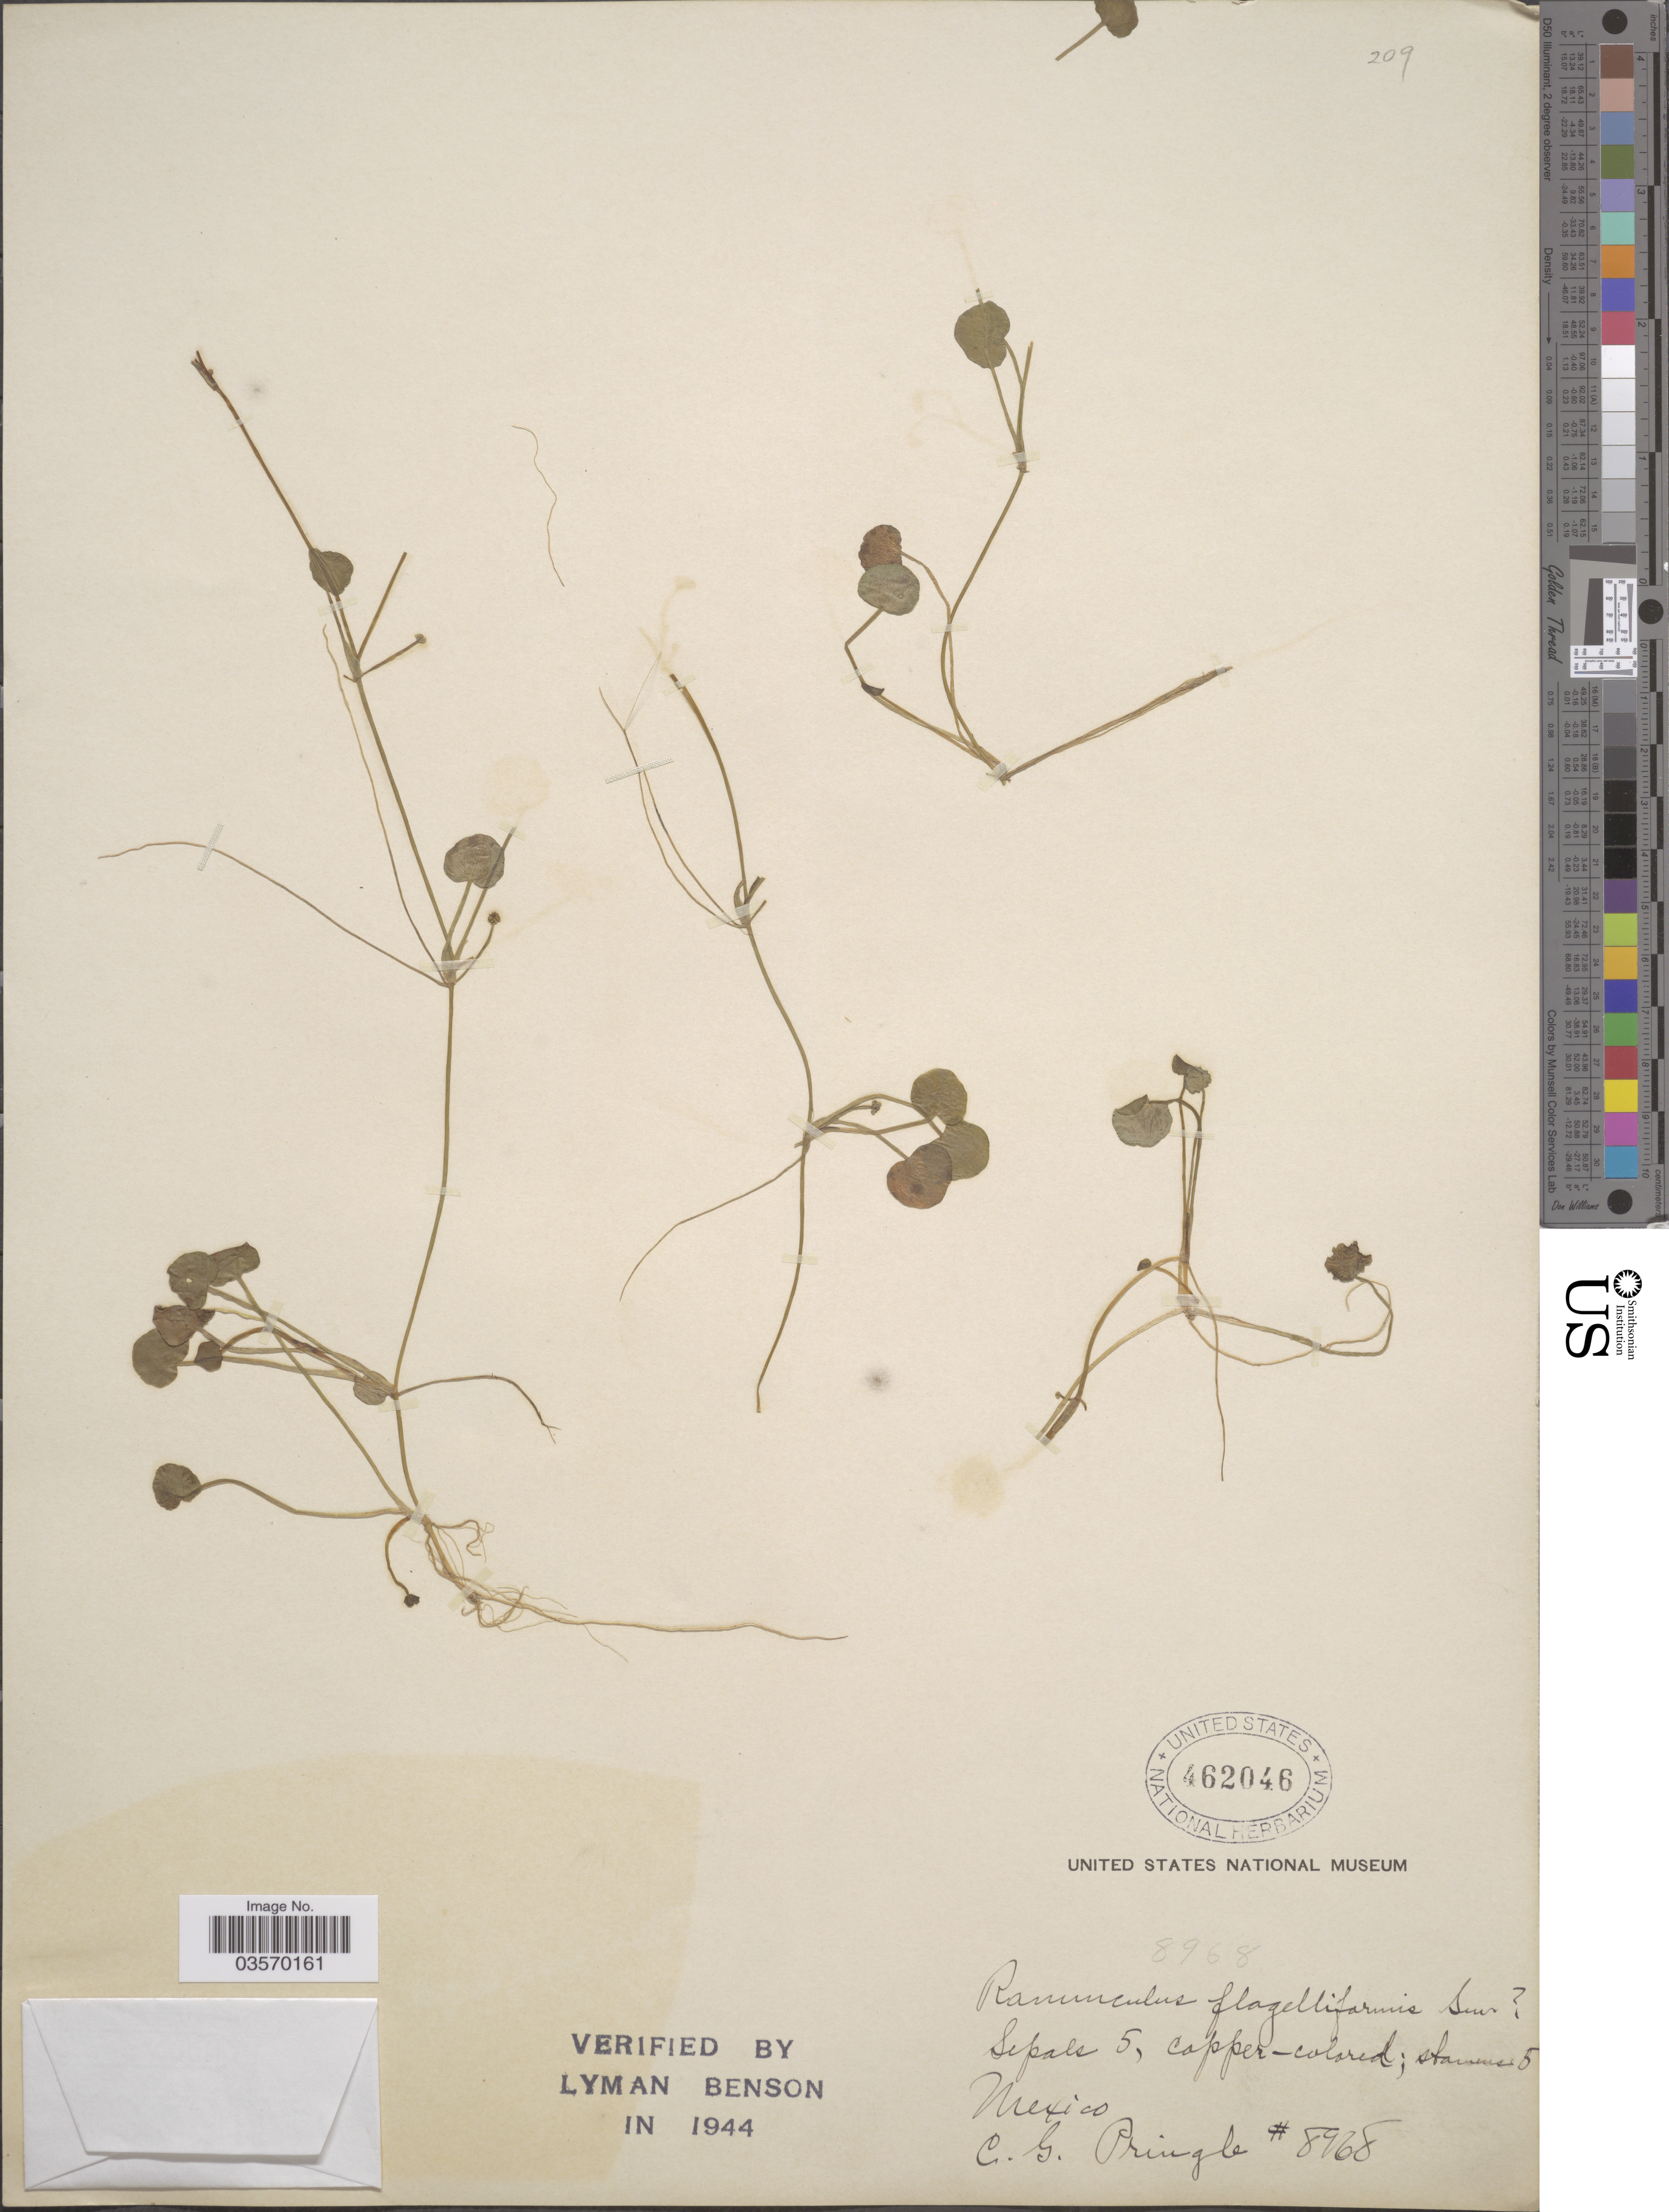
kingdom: Plantae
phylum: Tracheophyta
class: Magnoliopsida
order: Ranunculales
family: Ranunculaceae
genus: Ranunculus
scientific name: Ranunculus flagelliformis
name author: Sm.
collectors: C. G. Pringle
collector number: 8968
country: Mexico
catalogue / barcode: US 462046